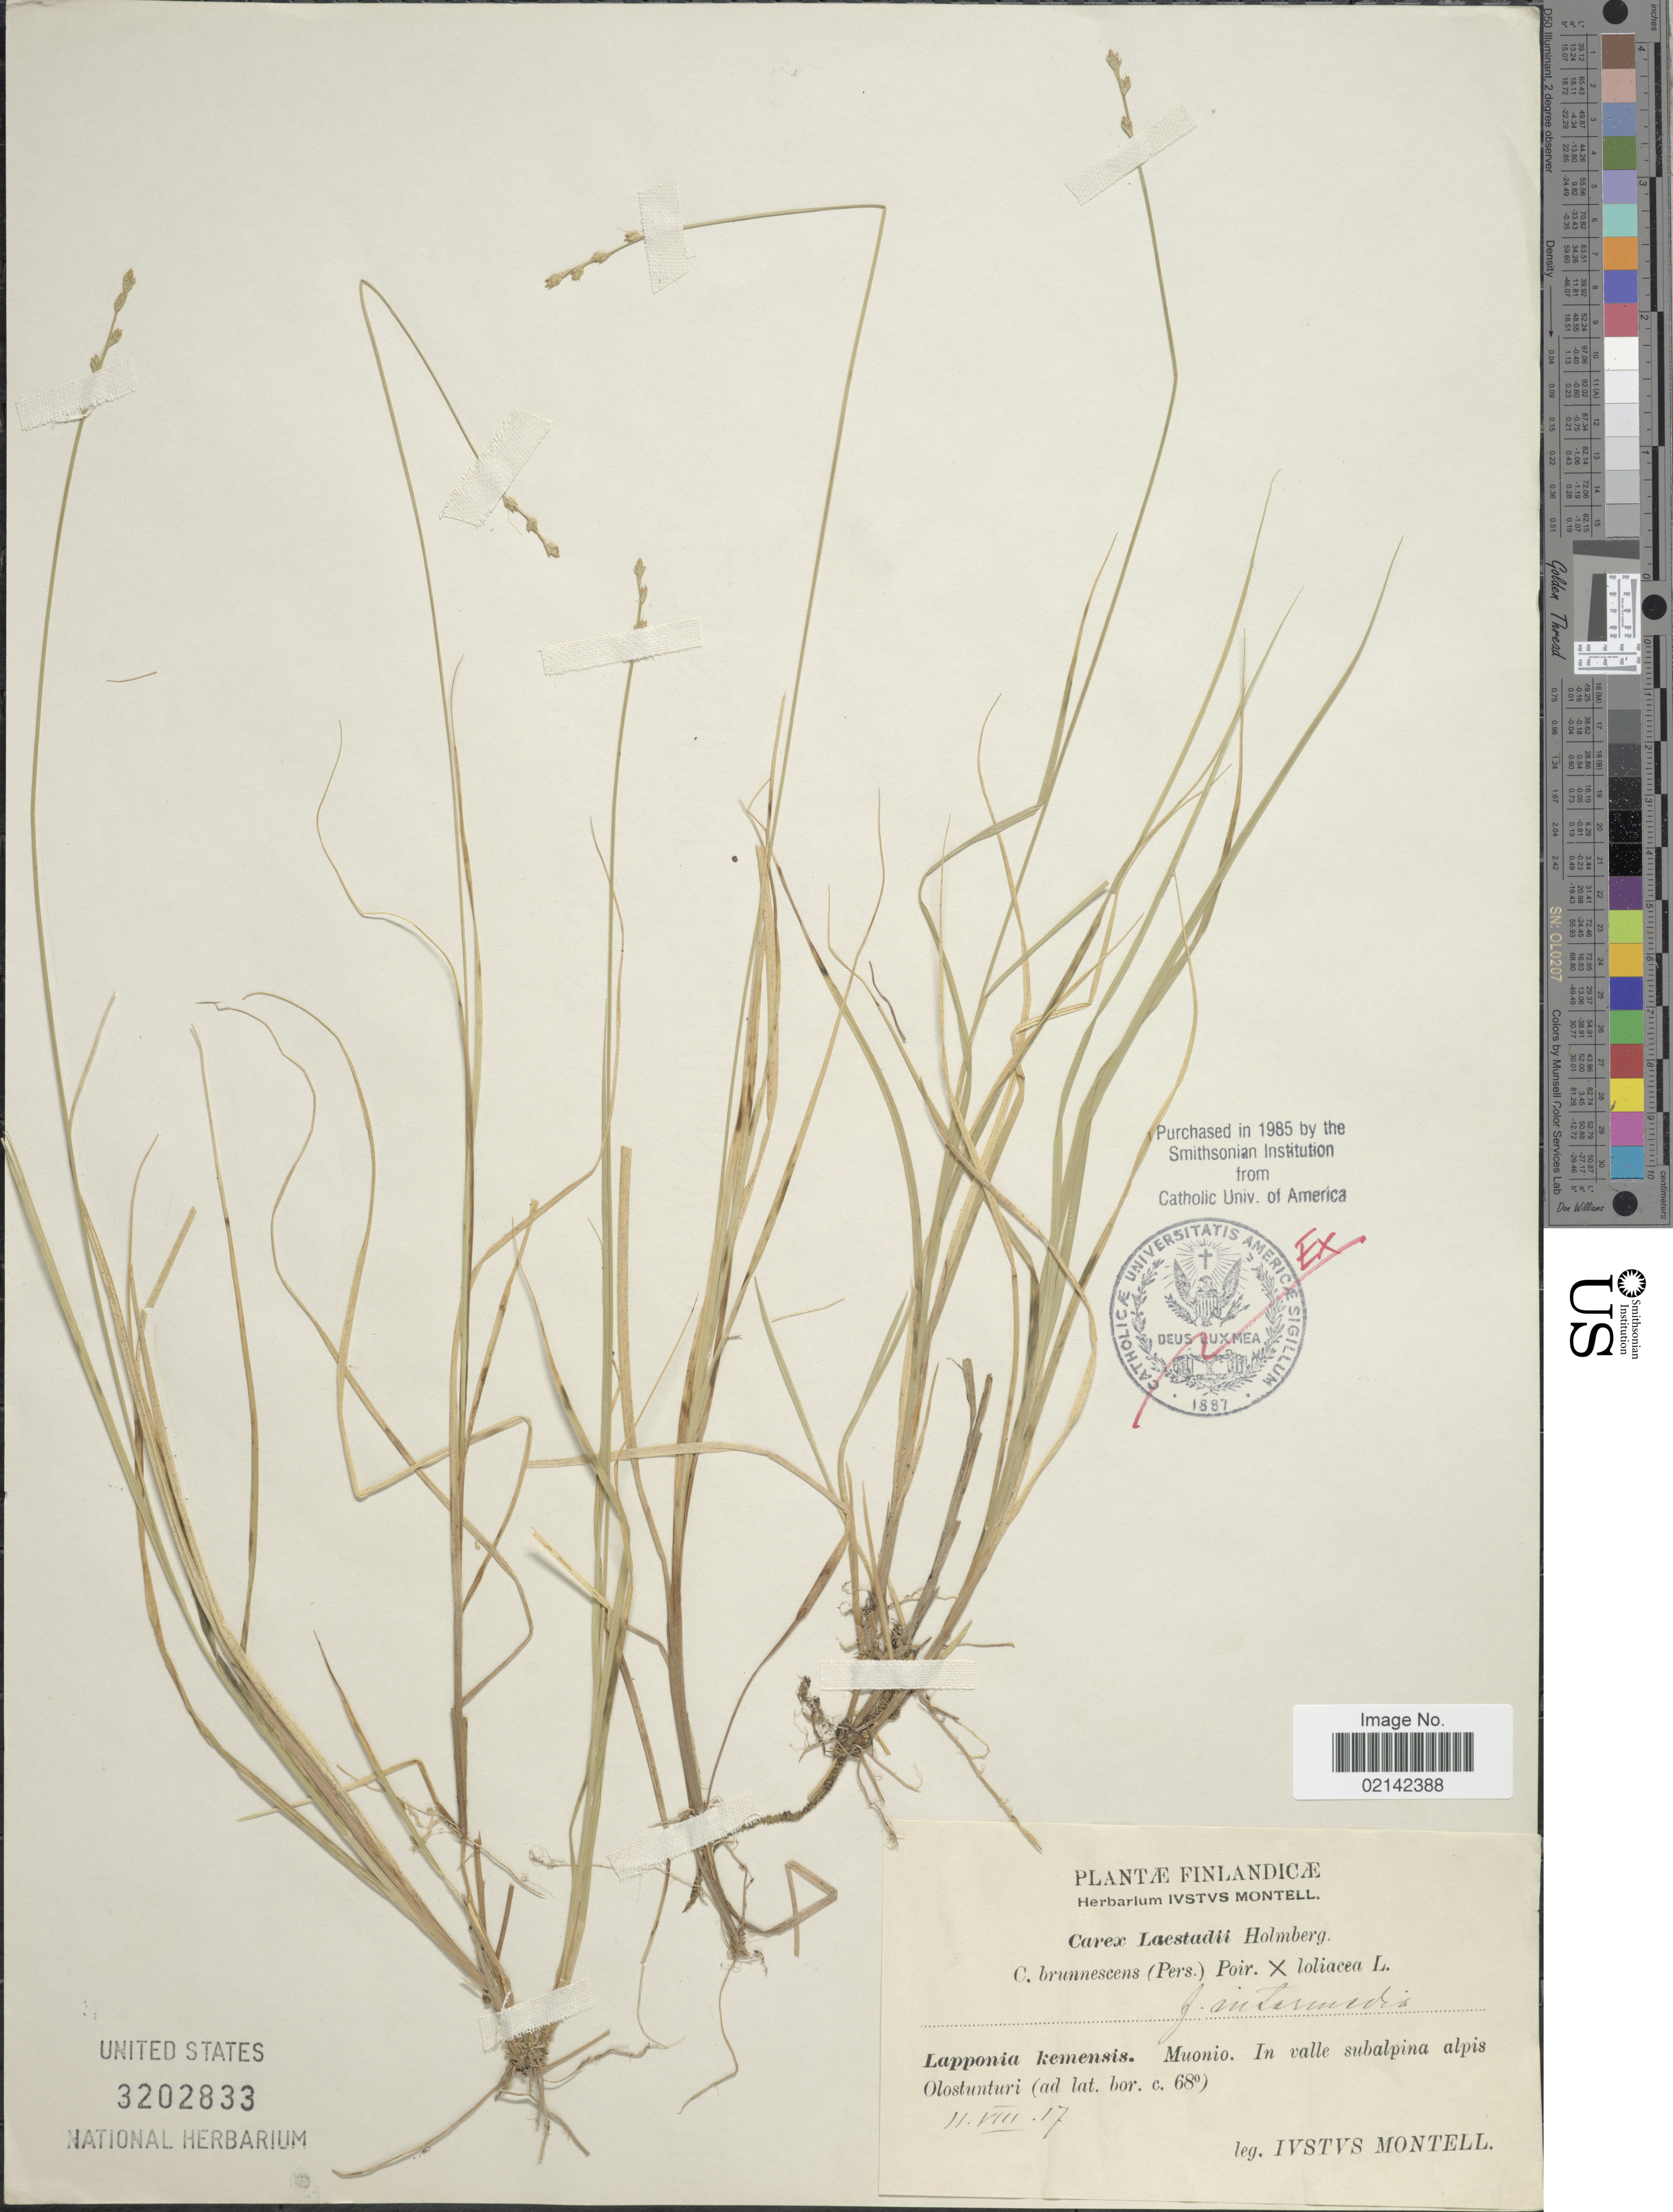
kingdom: Plantae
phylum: Tracheophyta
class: Liliopsida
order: Poales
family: Cyperaceae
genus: Carex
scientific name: Carex brunnescens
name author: (Pers.) Poir.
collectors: I. Montell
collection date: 1917-08-11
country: Finland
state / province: Lappi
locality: Finlandicae, Lapponia kemensis. Muonio. In valle subalpina alpis Olostunturi.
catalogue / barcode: US 3202833